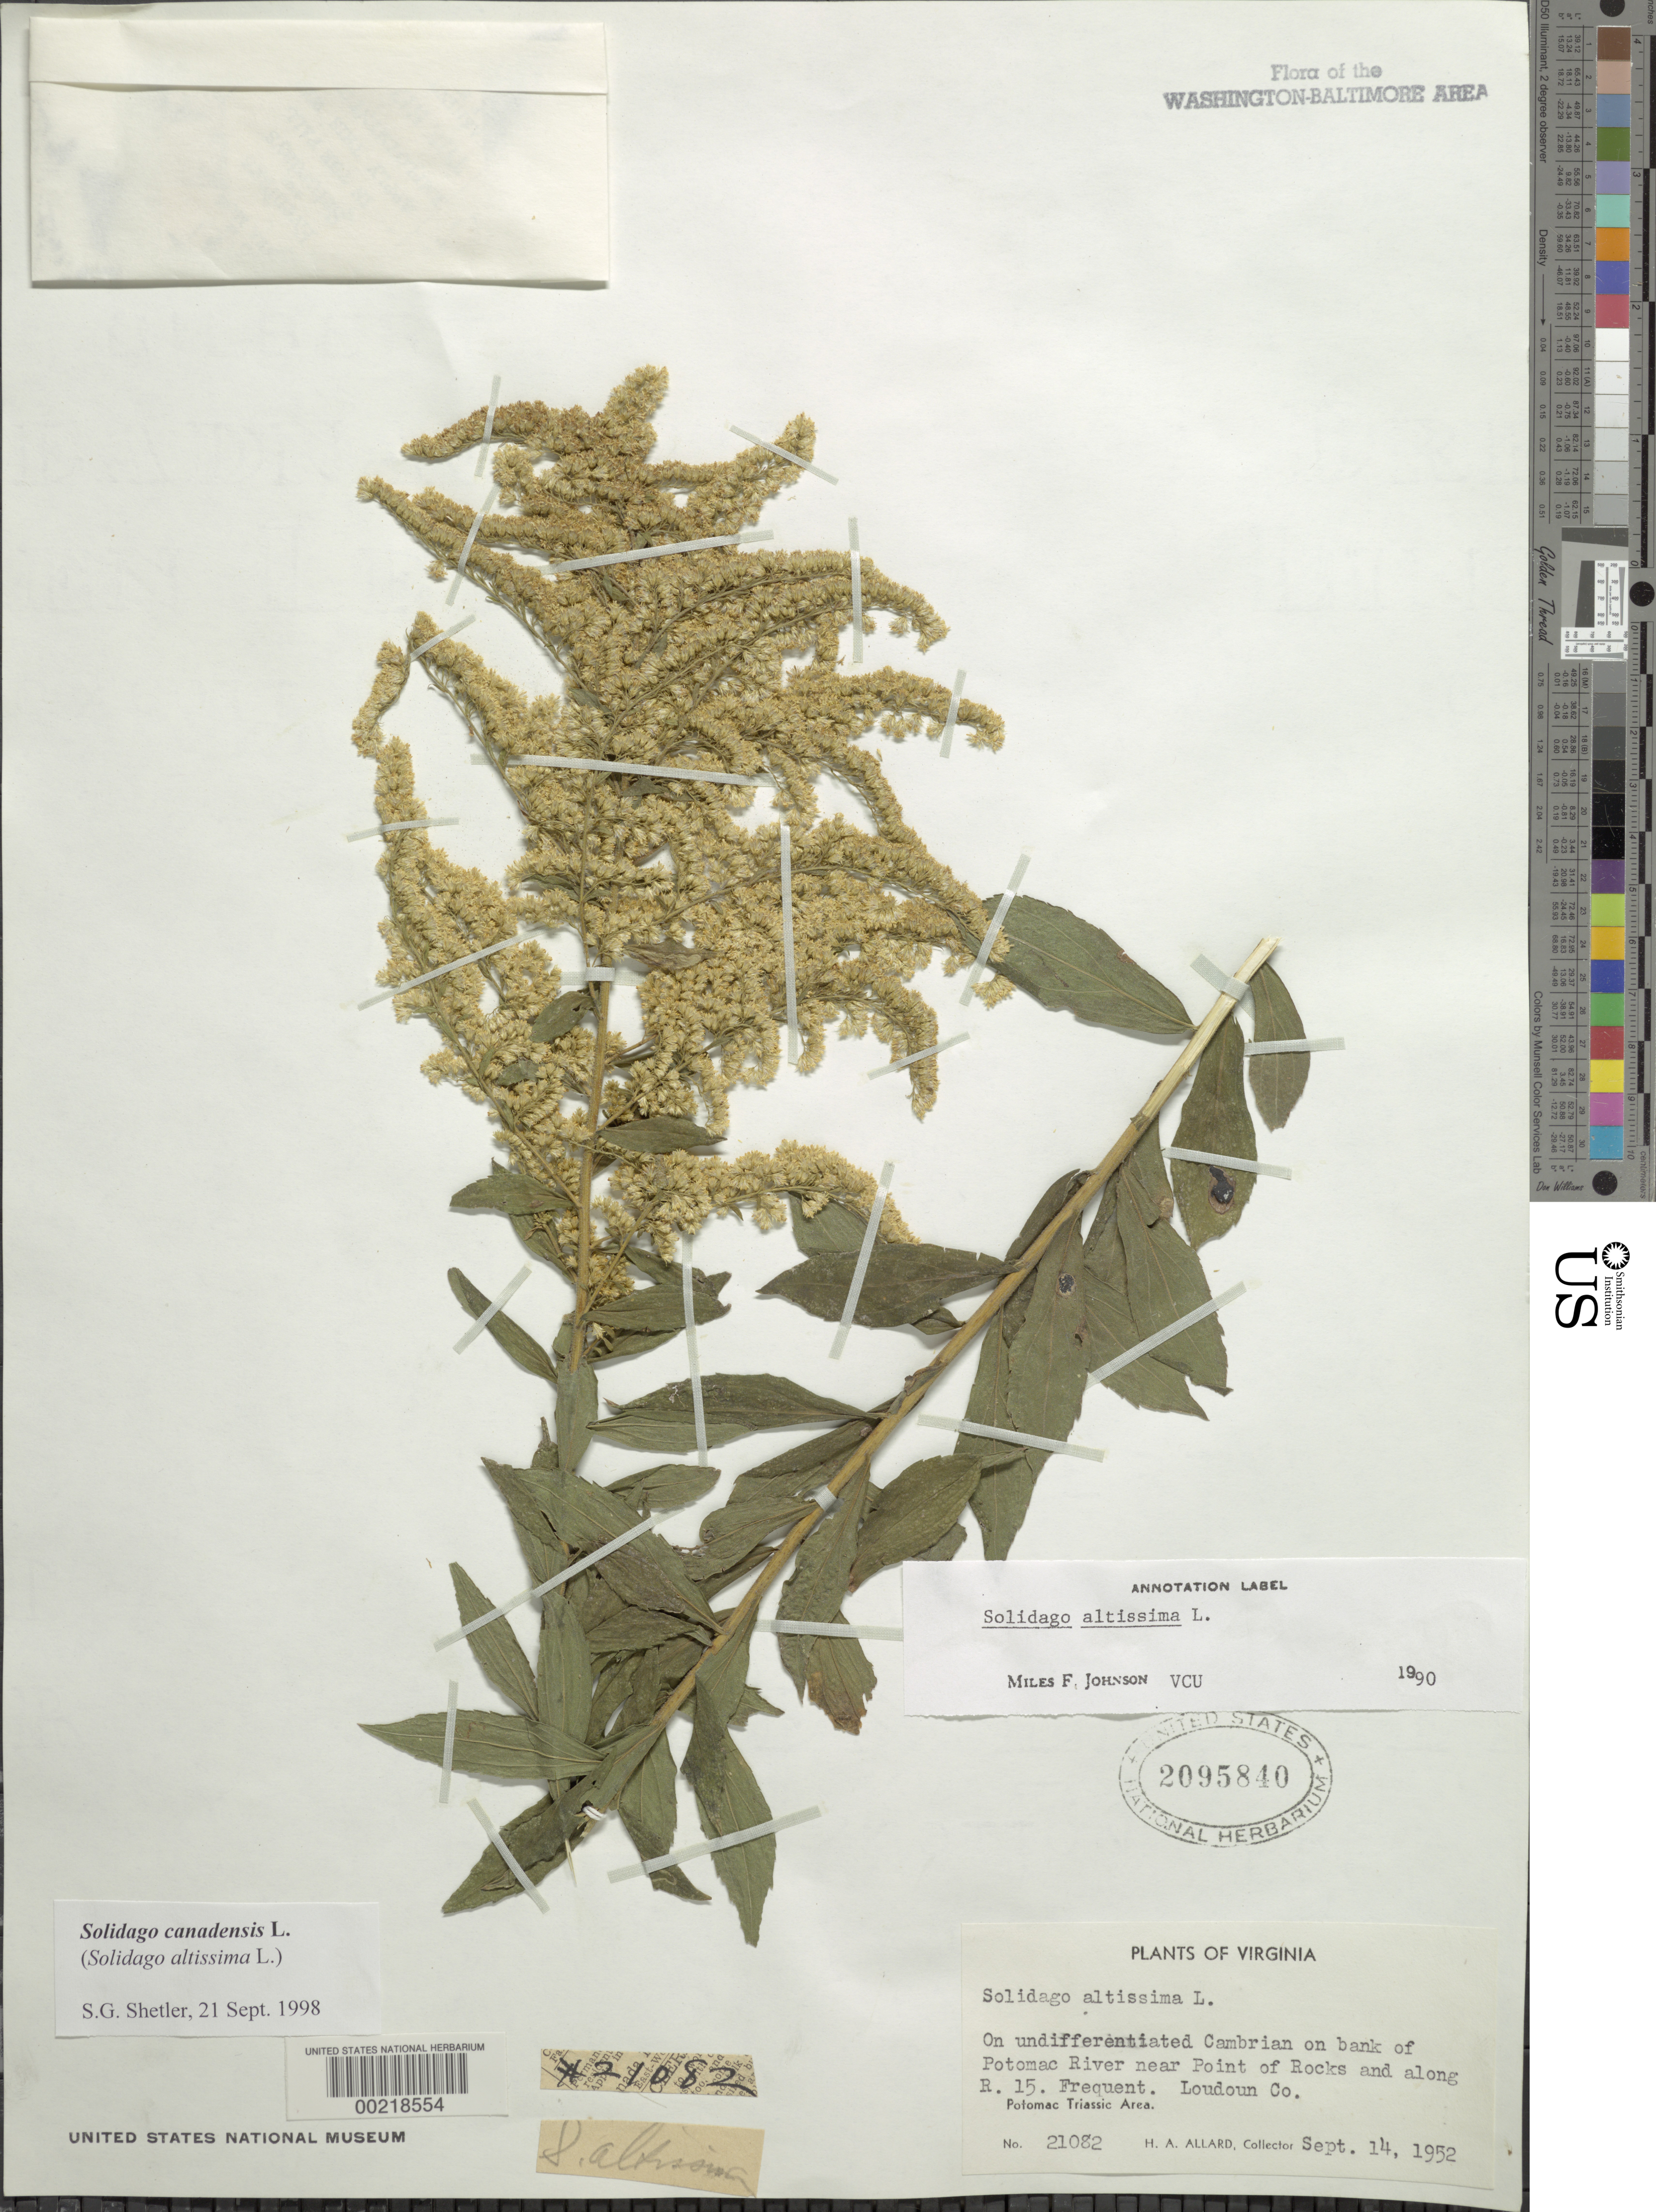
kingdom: Plantae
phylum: Tracheophyta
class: Magnoliopsida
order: Asterales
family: Asteraceae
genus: Solidago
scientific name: Solidago canadensis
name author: L.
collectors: H. A. Allard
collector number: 21082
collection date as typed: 14 Sep 1952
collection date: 1952-09-14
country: United States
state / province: Virginia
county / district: Loudoun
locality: Near Point of Rocks along Rt. 15 C. & O. Canal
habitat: Potomac banks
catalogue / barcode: US 2095840